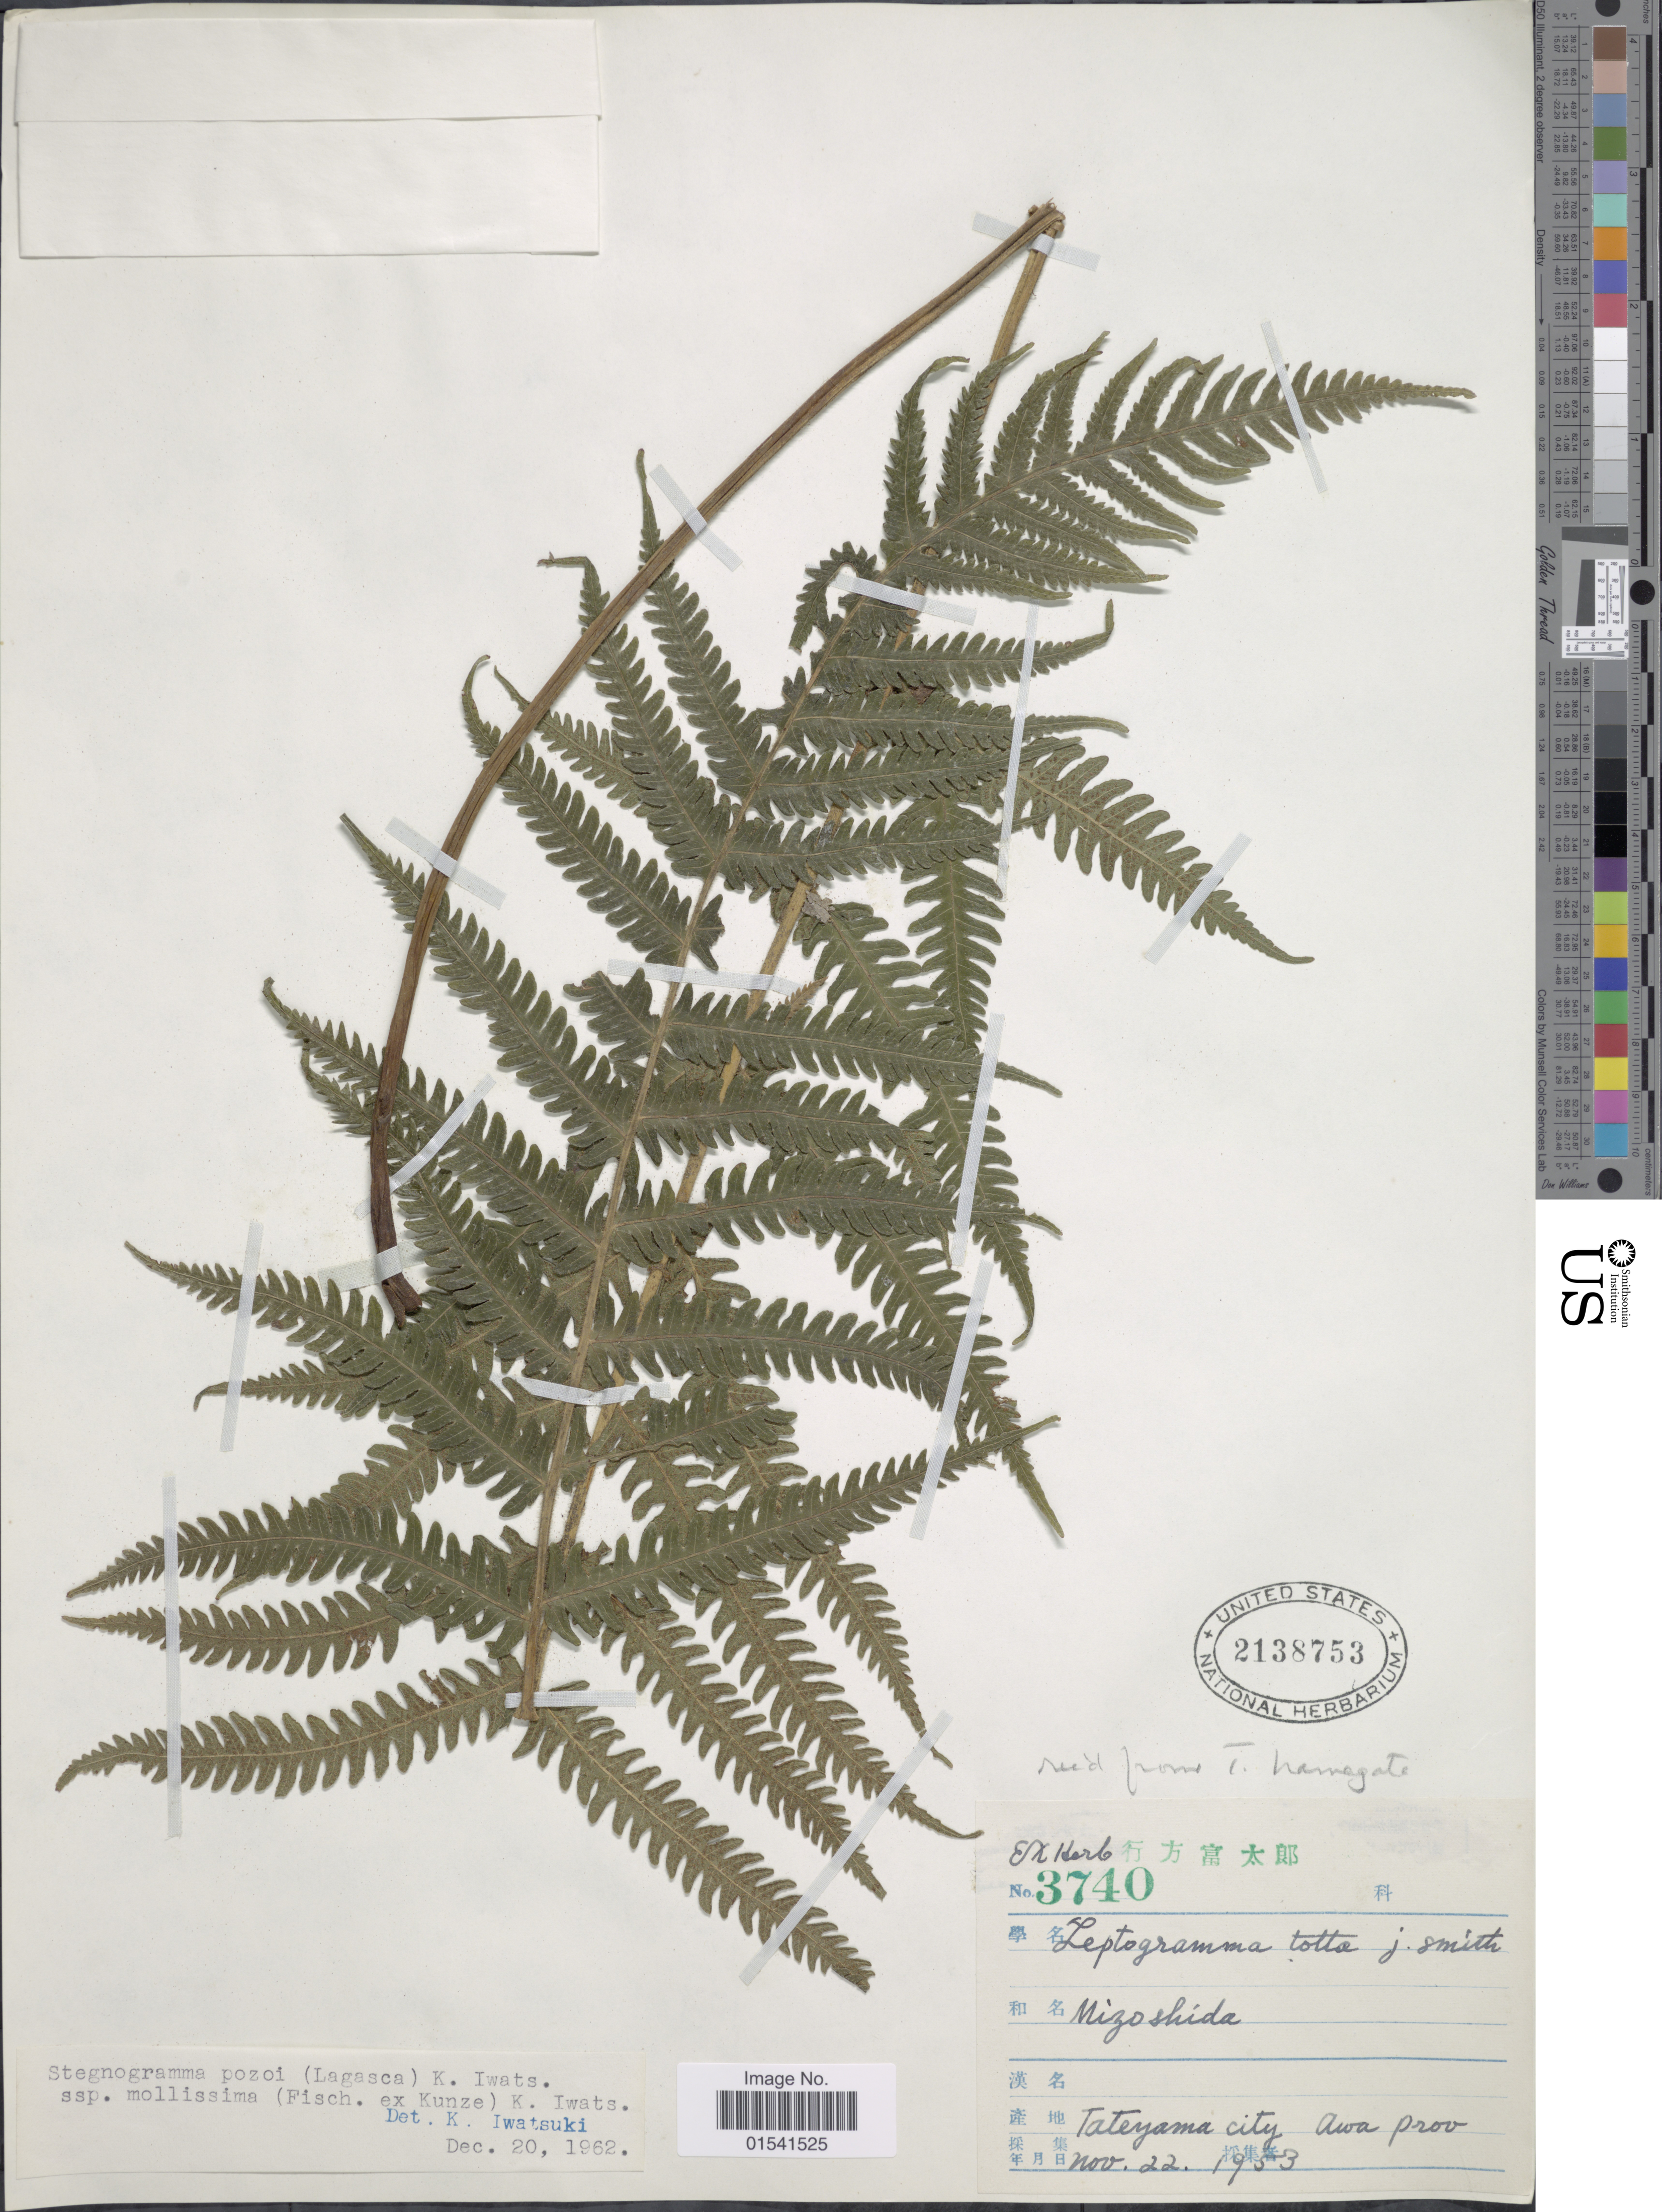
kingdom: Plantae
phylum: Tracheophyta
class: Polypodiopsida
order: Polypodiales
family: Thelypteridaceae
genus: Stegnogramma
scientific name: Stegnogramma mollissima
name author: (Fisch. ex Kunze) Fraser-Jenk.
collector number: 3740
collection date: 1953-11-22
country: Japan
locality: Tateyama city Awa prov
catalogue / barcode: US 2138753